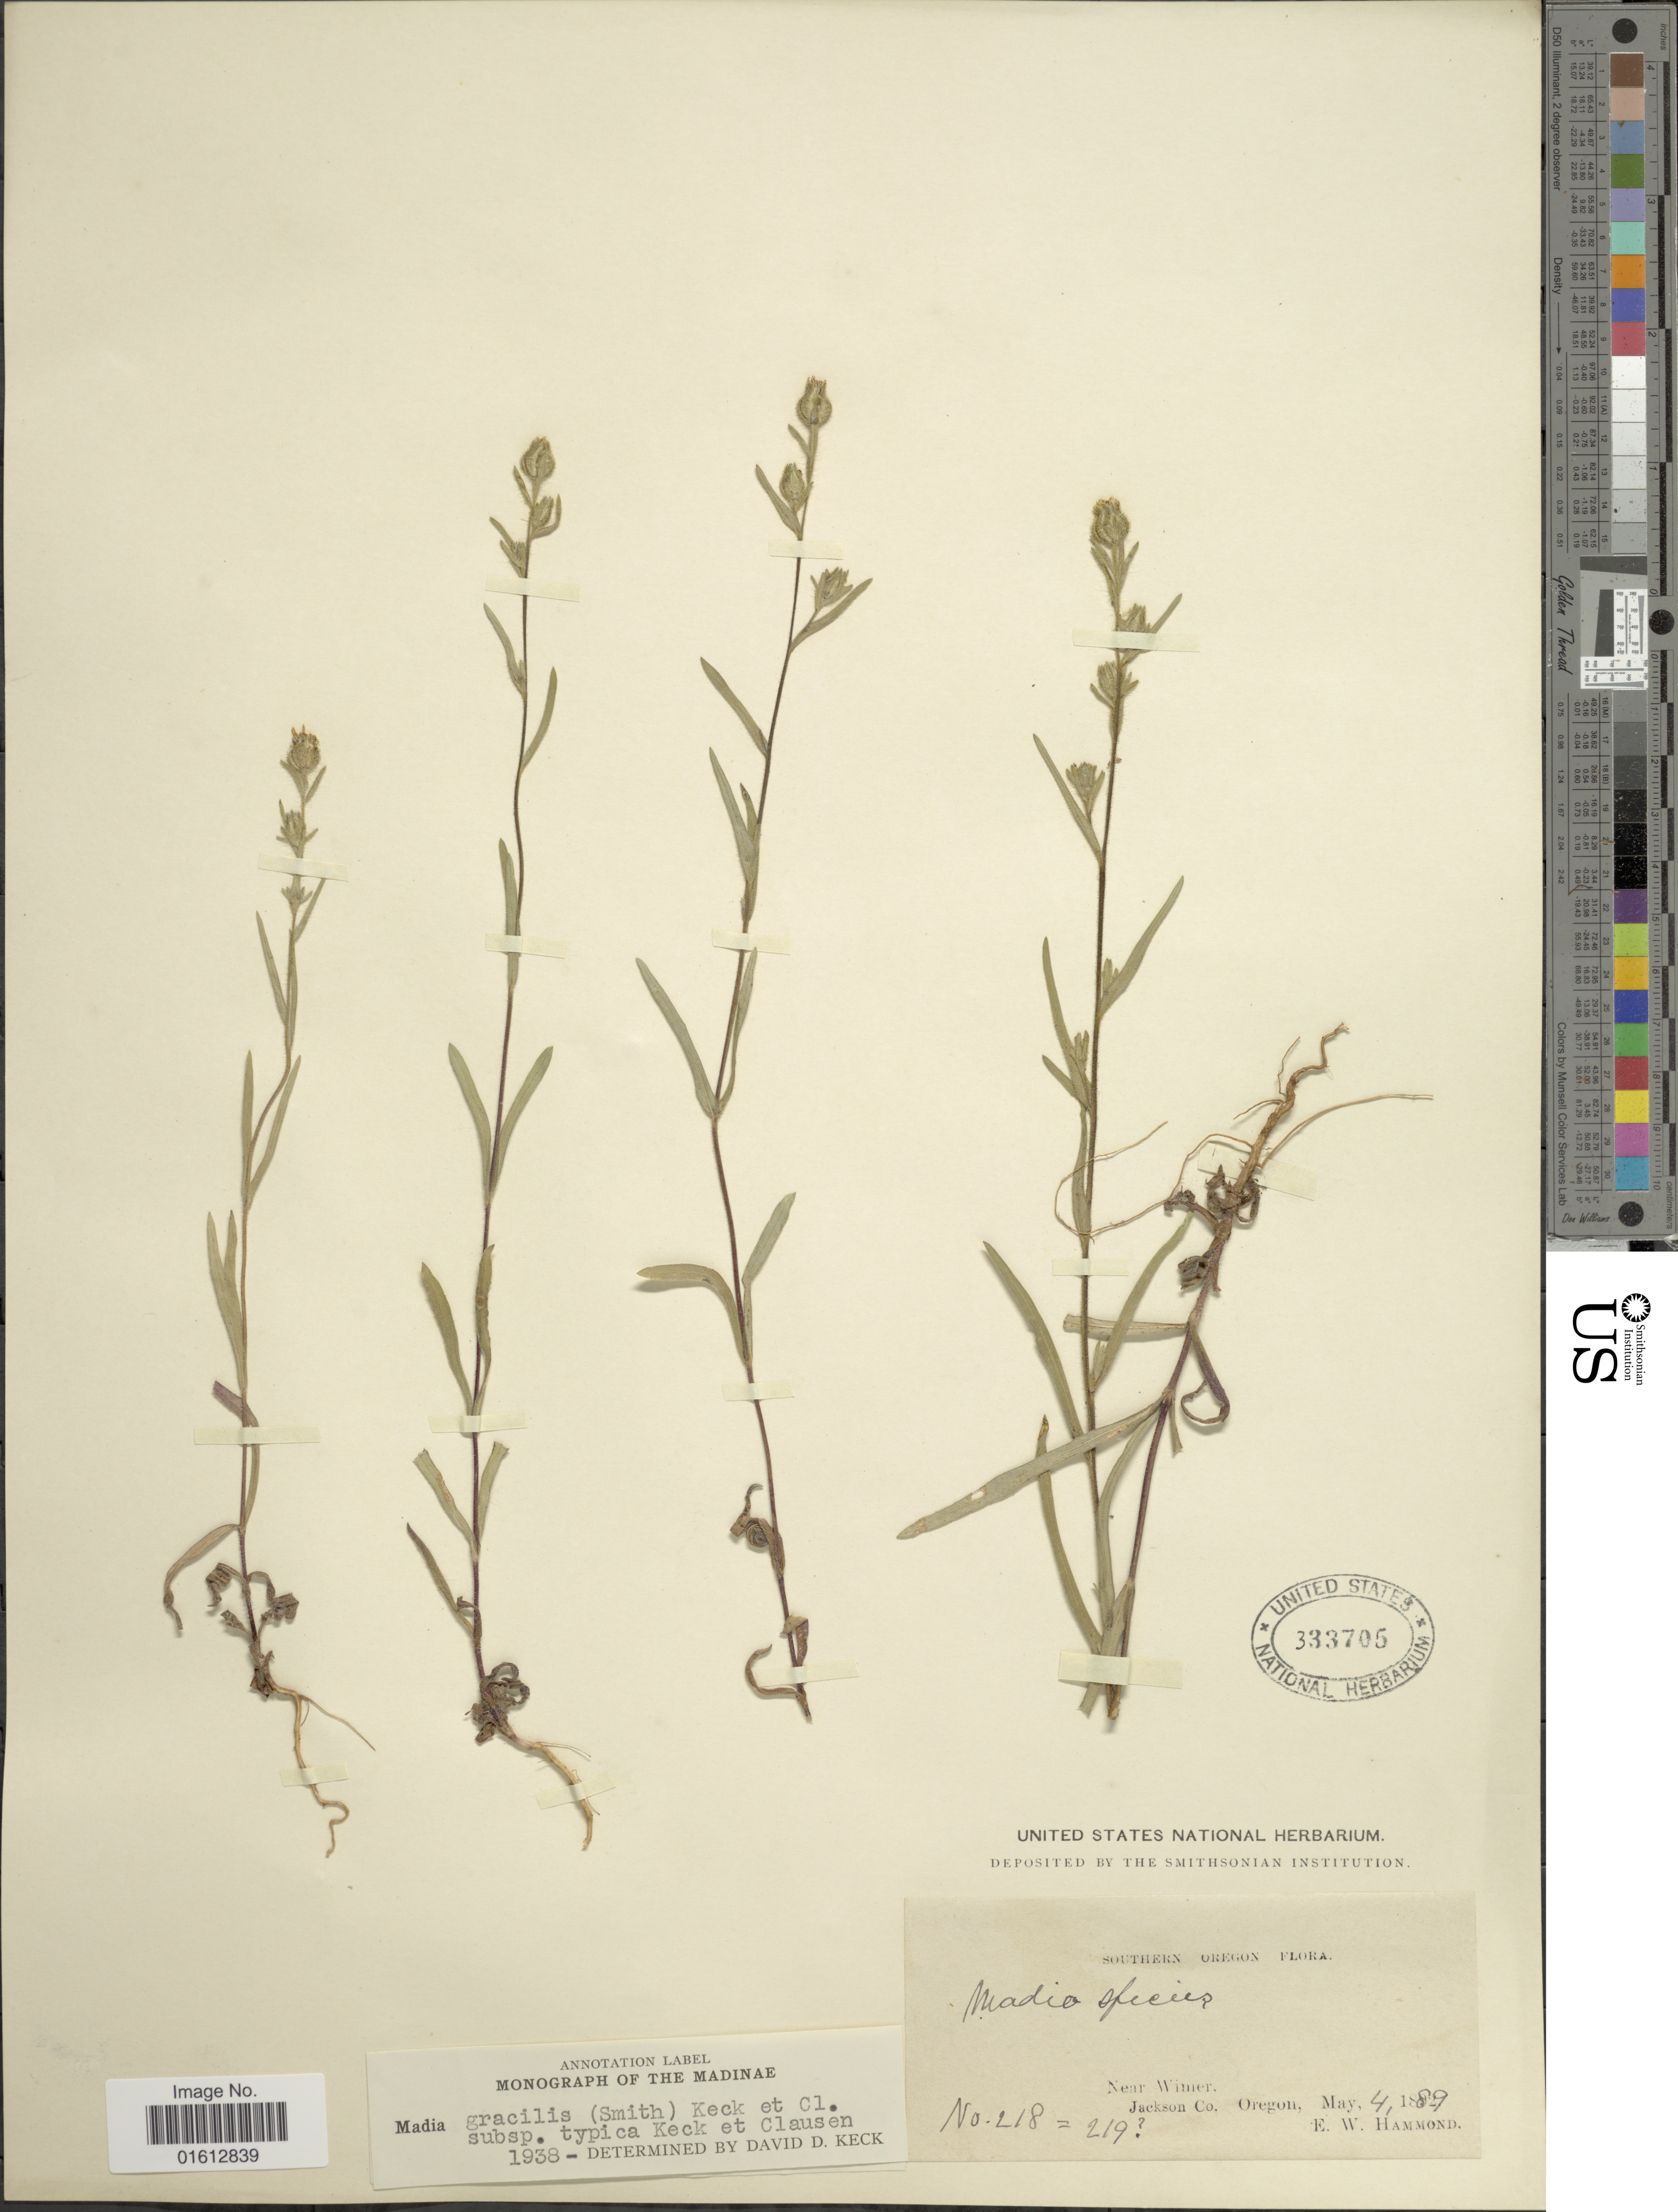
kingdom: Plantae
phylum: Tracheophyta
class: Magnoliopsida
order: Asterales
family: Asteraceae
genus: Madia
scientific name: Madia gracilis subsp. gracilis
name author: (Sm.) D.D. Keck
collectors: E. Hammond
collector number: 218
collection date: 1889-05-04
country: United States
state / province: Oregon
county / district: Jackson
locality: Southern Oregon, Near Wimer, Jackson Co.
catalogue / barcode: US 333706